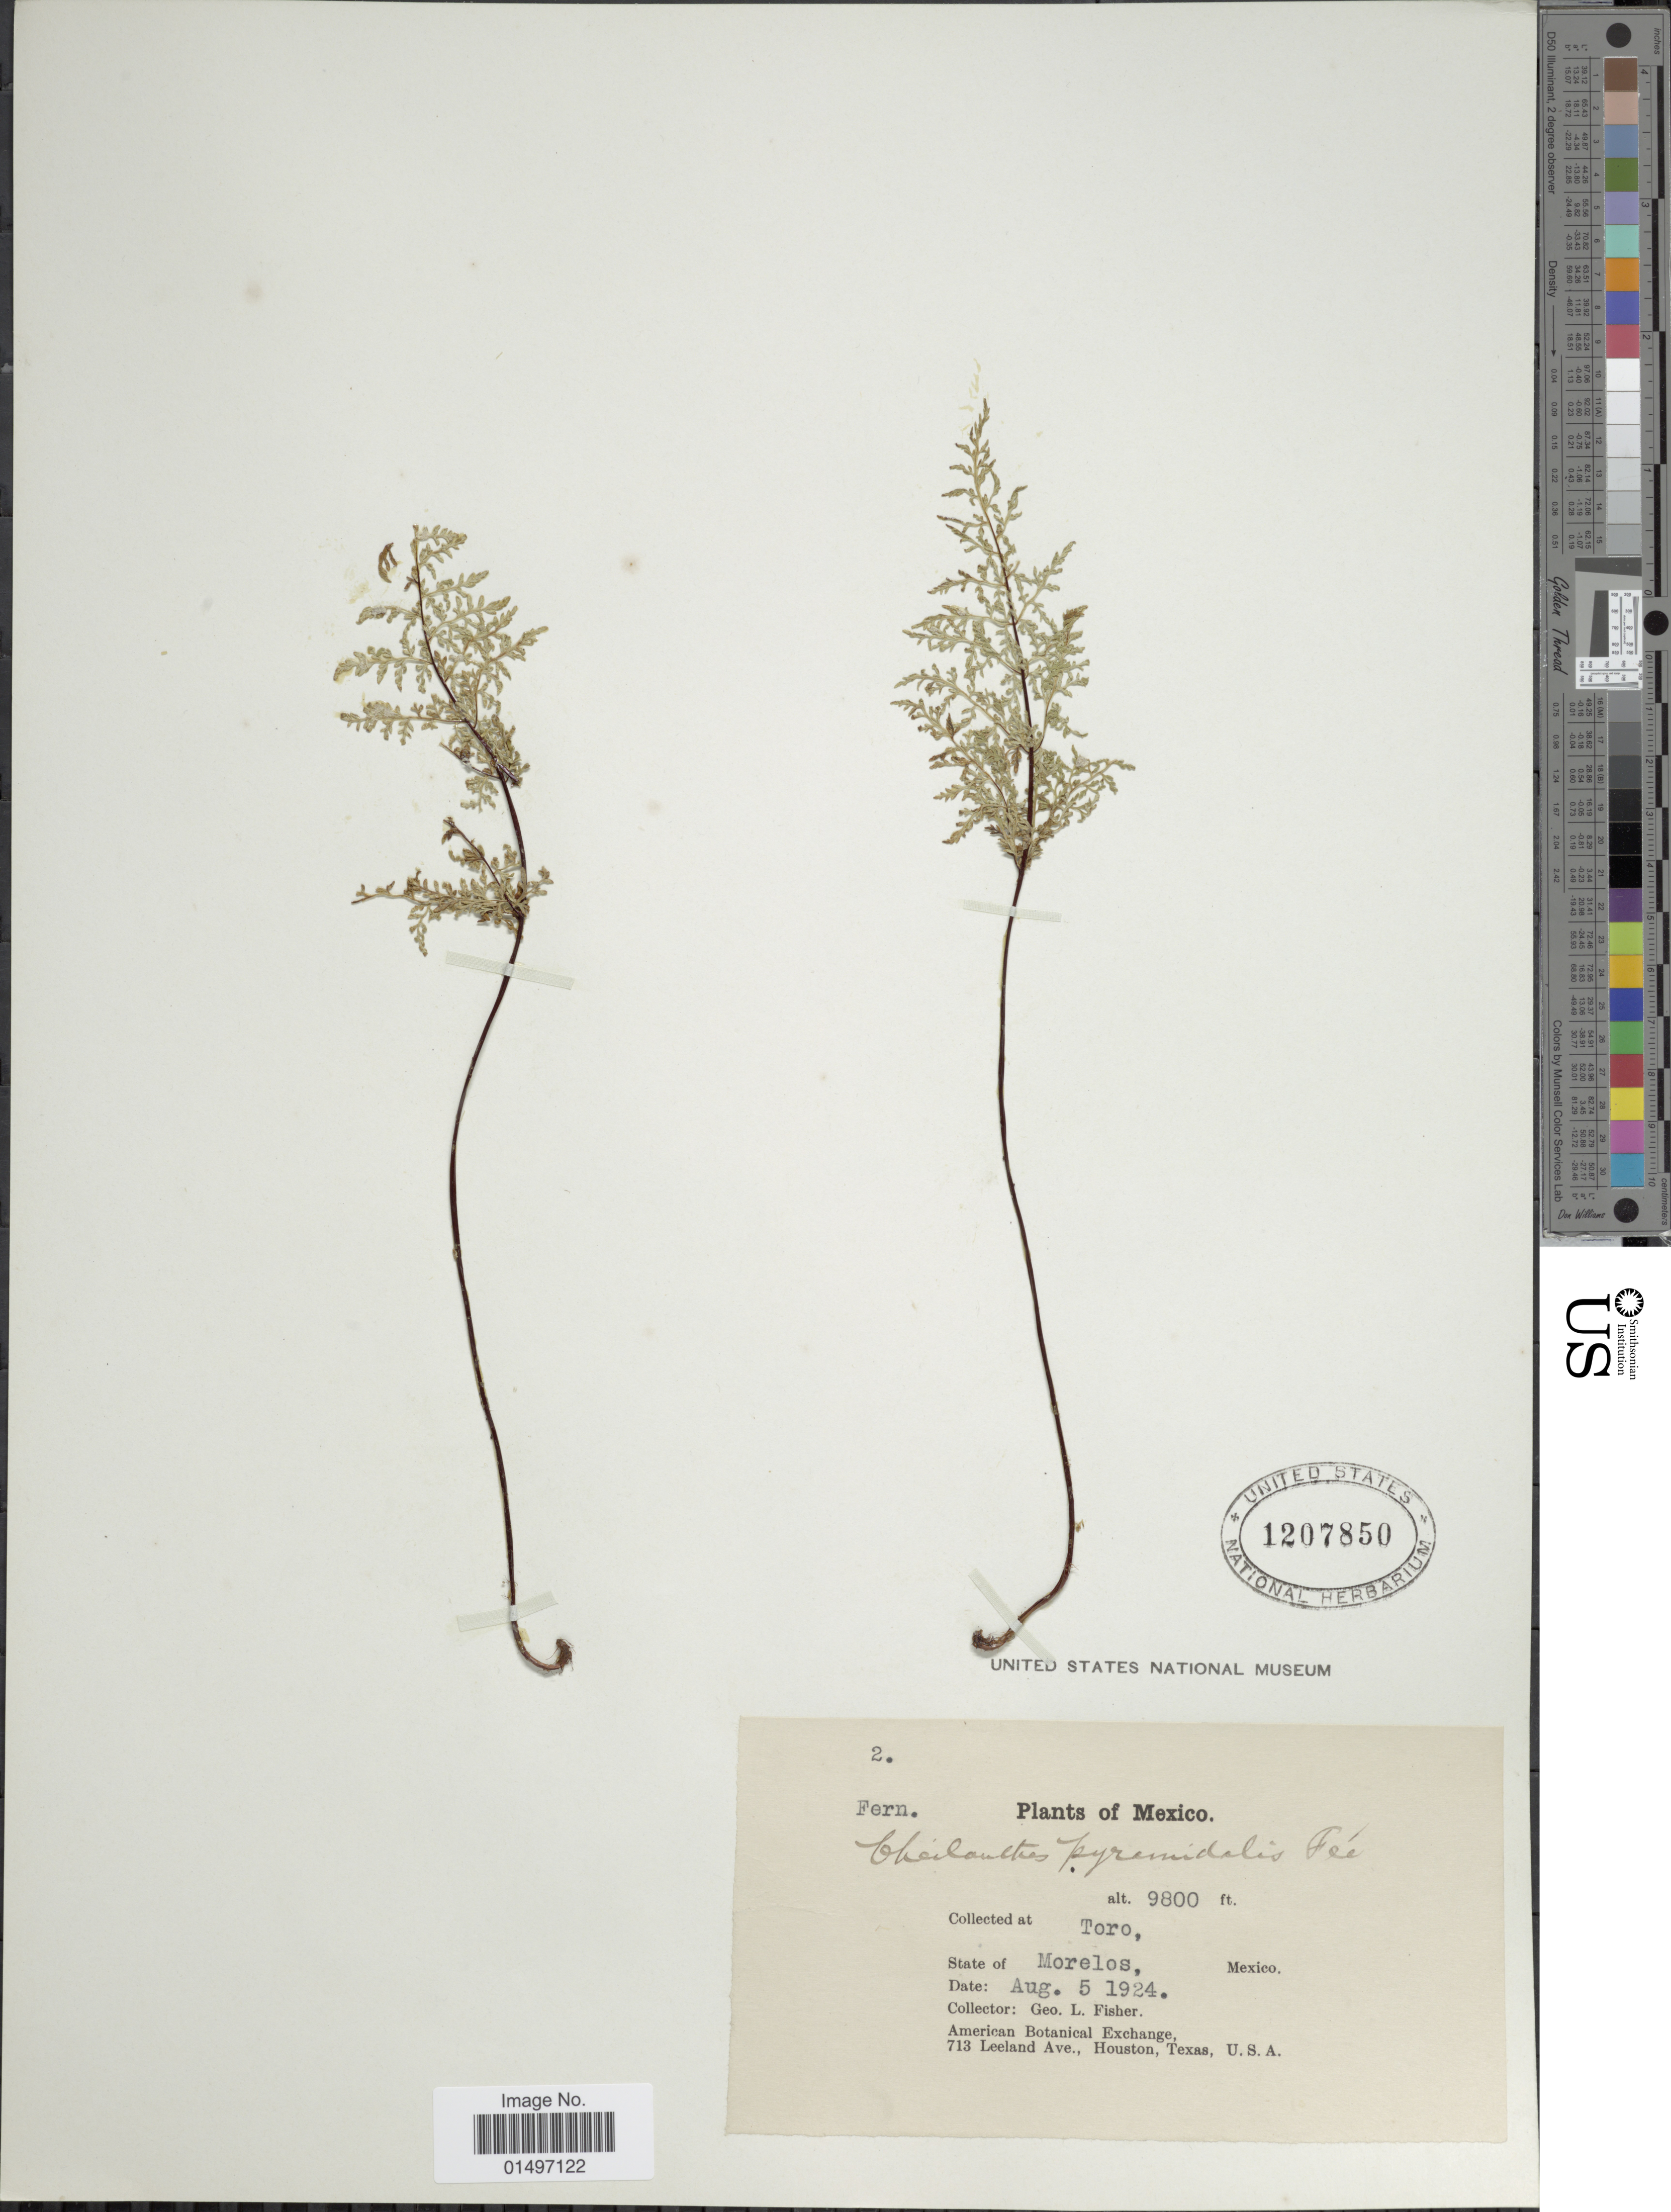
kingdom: Plantae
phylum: Tracheophyta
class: Polypodiopsida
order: Polypodiales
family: Pteridaceae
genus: Gaga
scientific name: Gaga hirsuta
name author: (Link) Fay W. Li & Windham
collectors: G. L. Fisher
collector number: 2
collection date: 1924-08-05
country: Mexico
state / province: Morelos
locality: Mexico, Toro.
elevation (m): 2987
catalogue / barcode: US 1207850